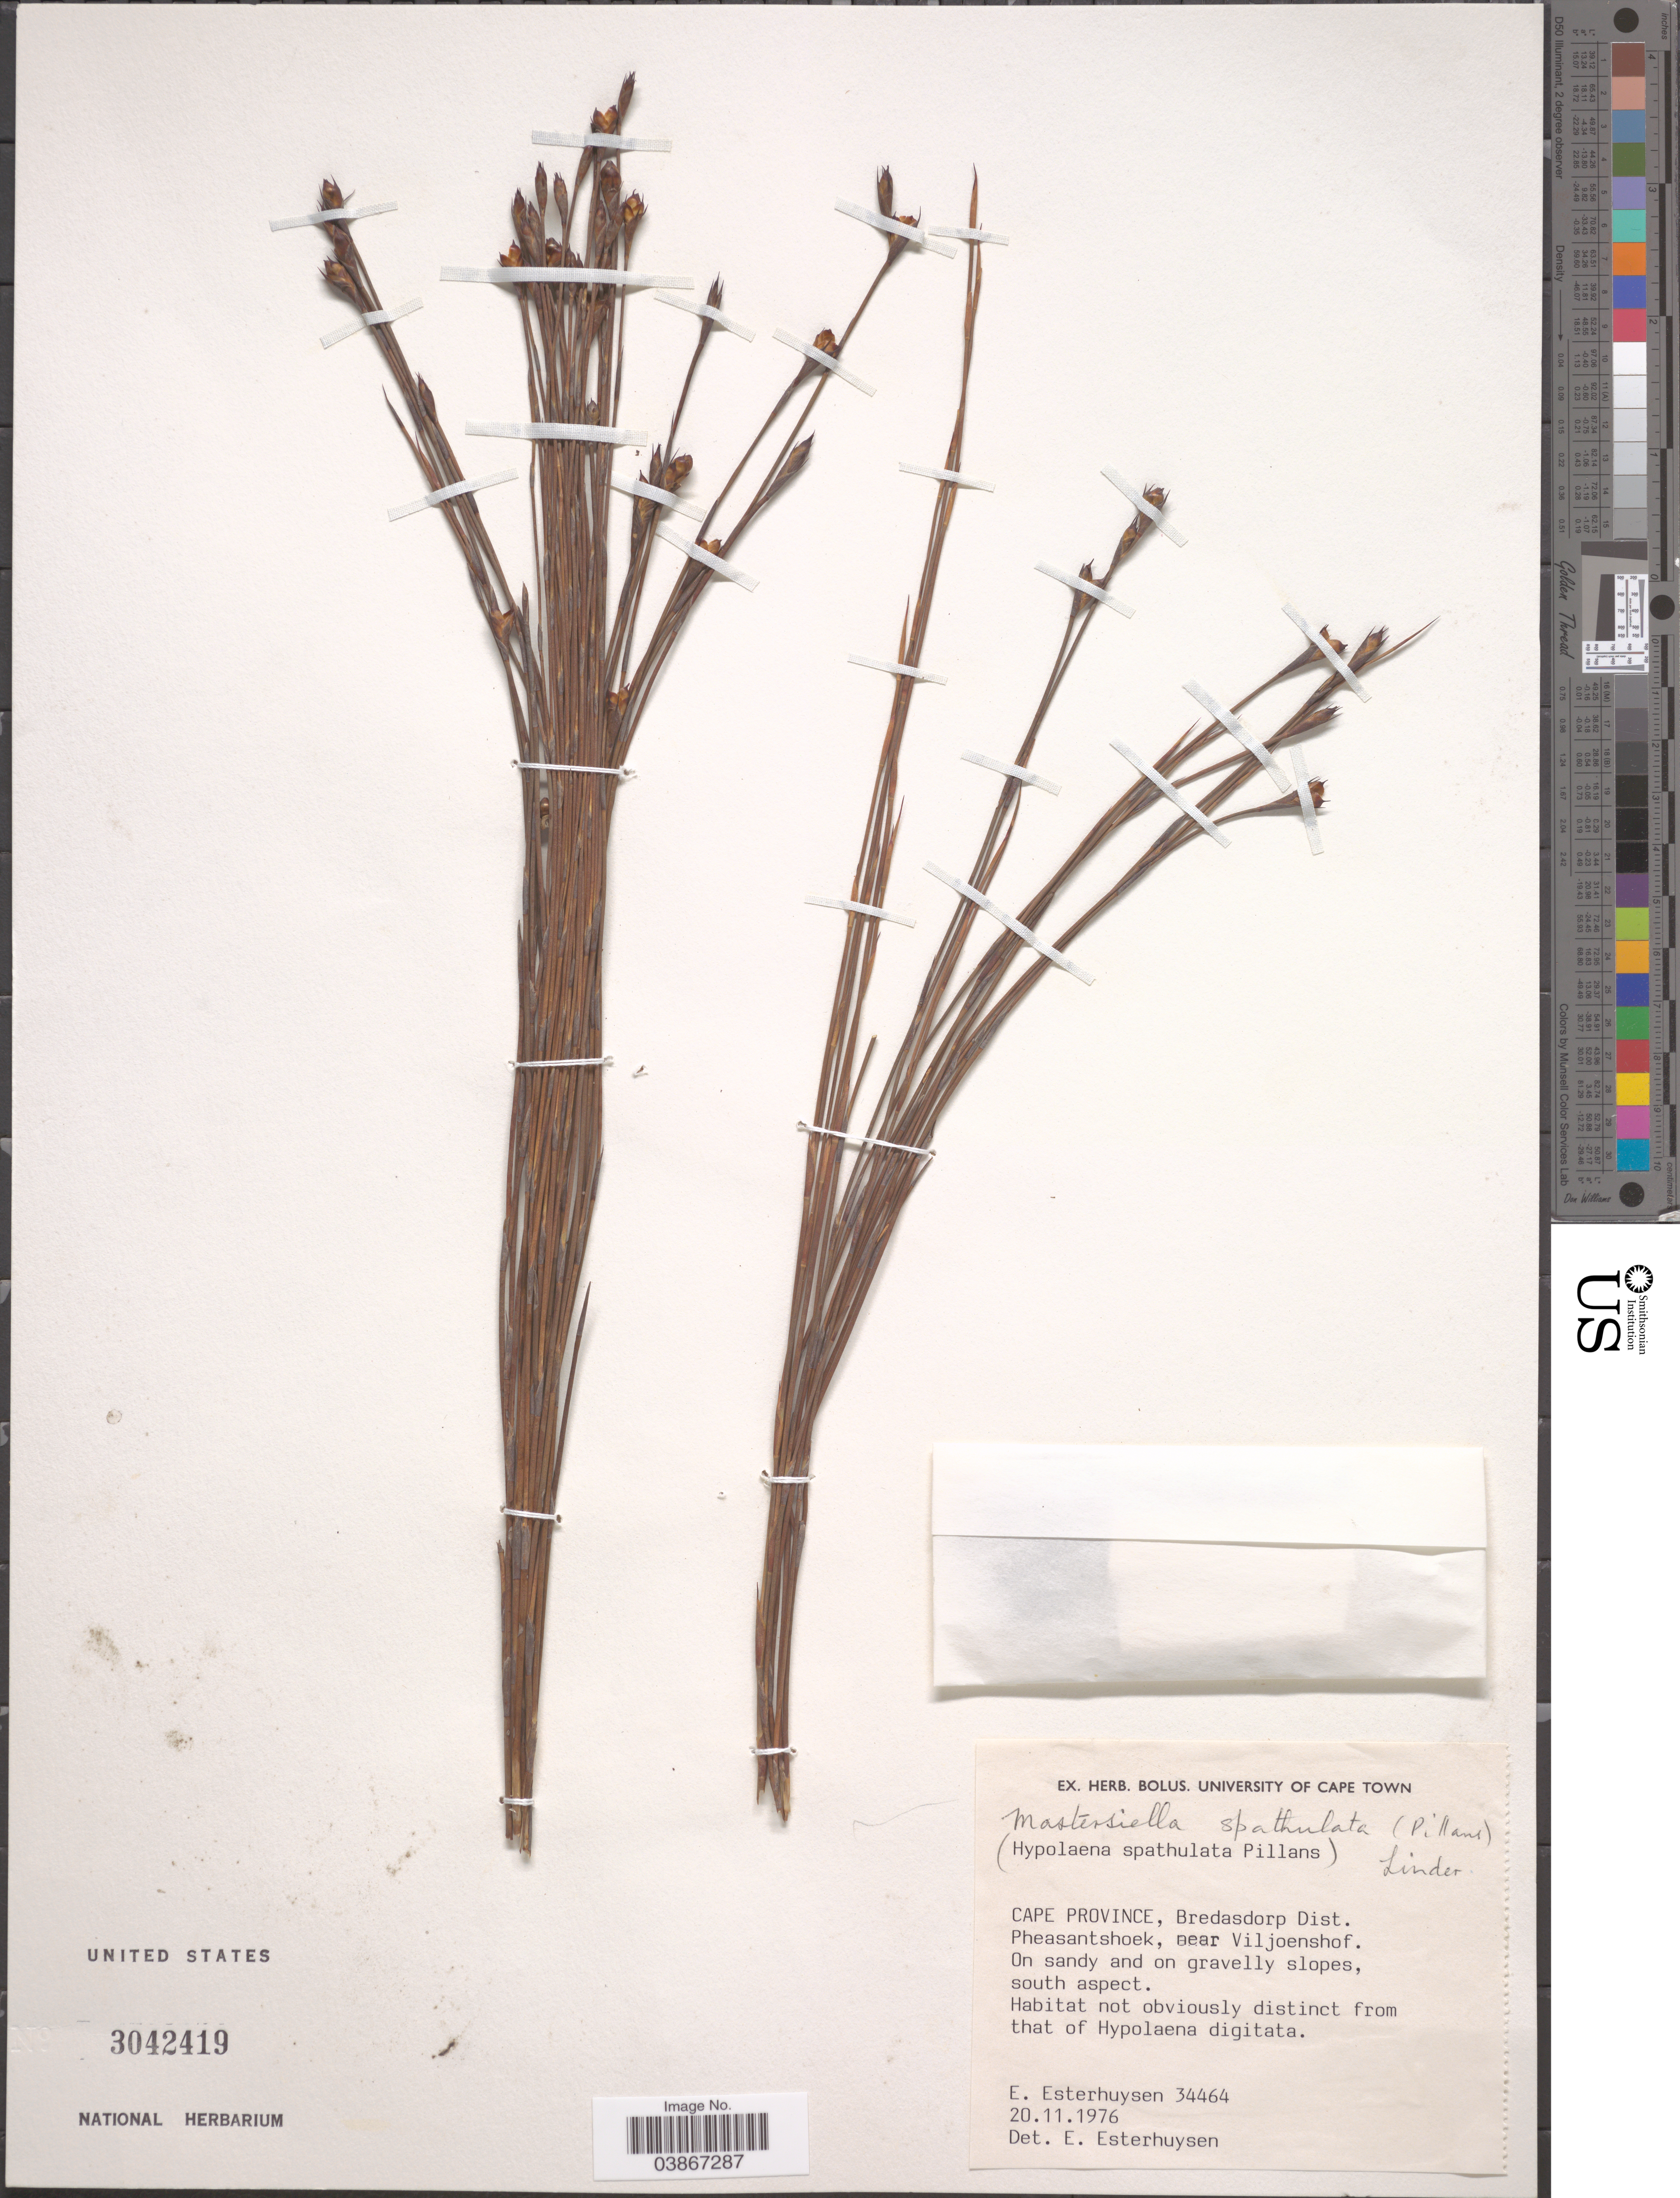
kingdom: Plantae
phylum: Tracheophyta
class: Liliopsida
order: Poales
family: Restionaceae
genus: Mastersiella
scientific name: Mastersiella spathulata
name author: (Pillans) H.P. Linder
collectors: E. E. Esterhuysen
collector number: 34464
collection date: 1976-11-20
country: South Africa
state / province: Western Cape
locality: Bredasdorp Dist. Pheasantshoek, near Viljoenshof. On sandy and on gravelly slopes, south aspect.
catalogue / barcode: US 3042419